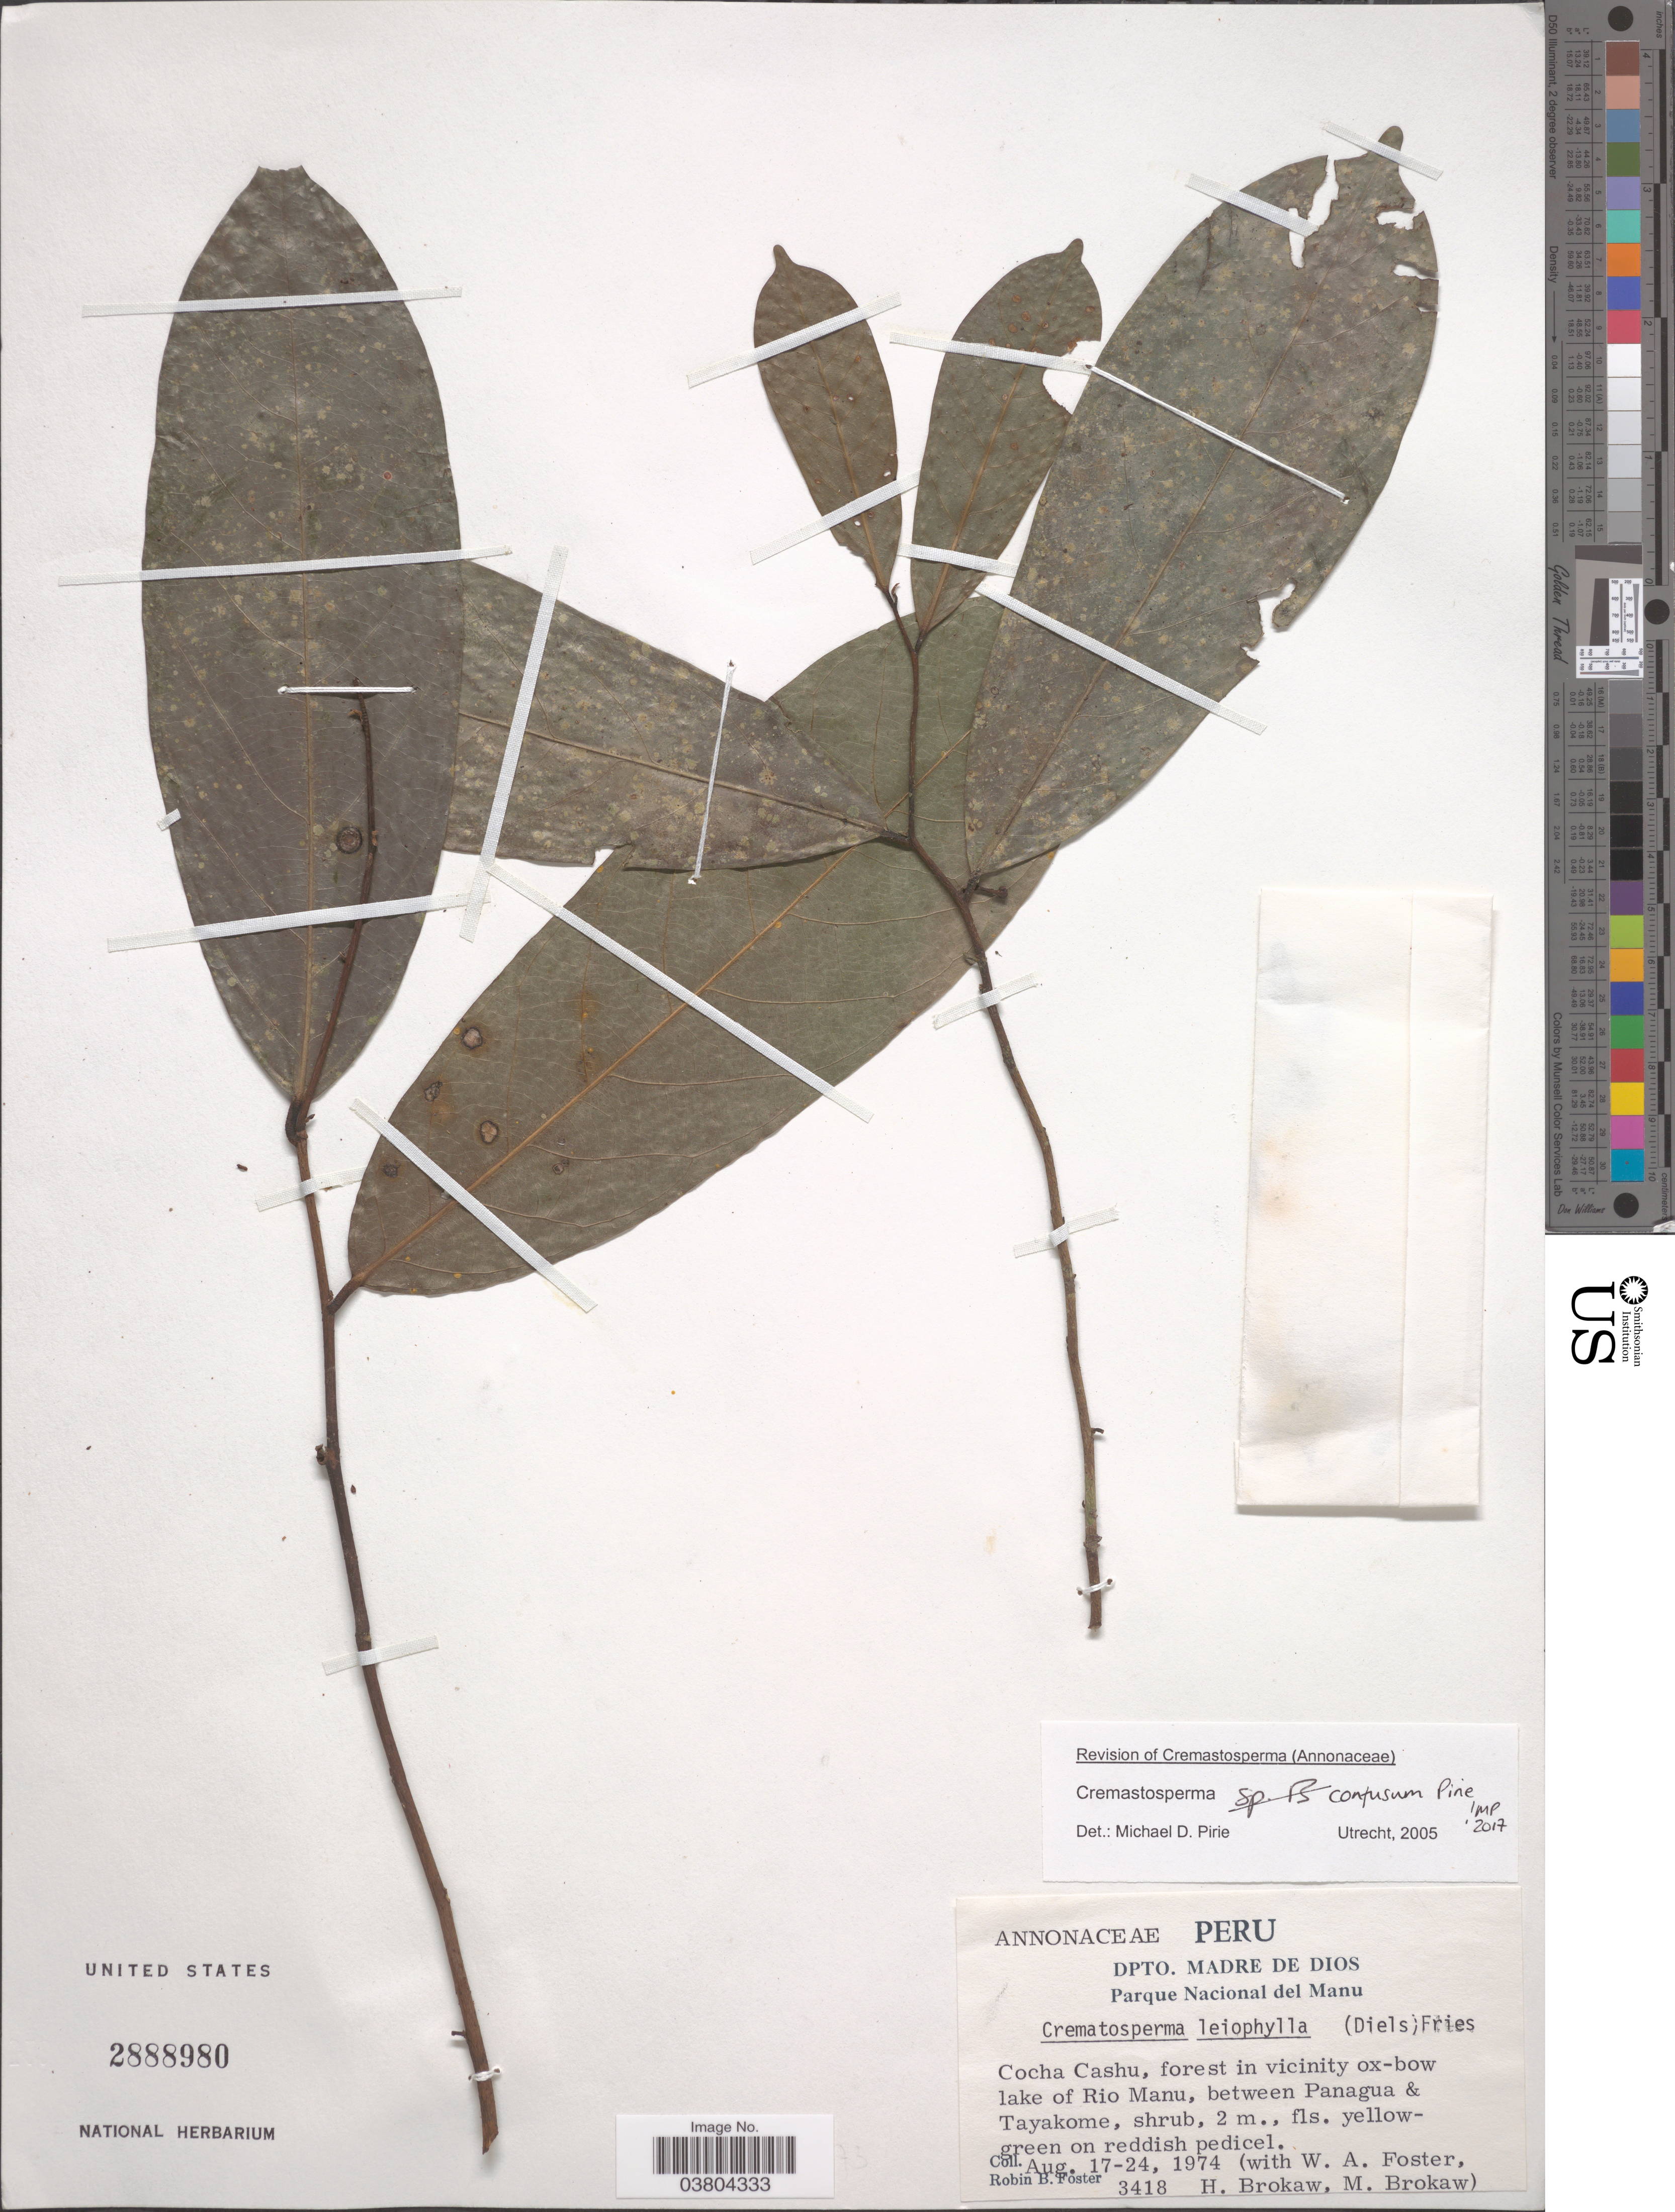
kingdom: Plantae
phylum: Tracheophyta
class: Magnoliopsida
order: Magnoliales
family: Annonaceae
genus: Cremastosperma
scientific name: Cremastosperma confusum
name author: Pirie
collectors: R. B. Foster, W. Foster, H. Brokaw & M. Brokaw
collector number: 3418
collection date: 1974-08-17/1974-08-24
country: Peru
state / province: Madre de Dios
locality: Dpto. Madre de Dios. Parque Nacional del Manu. Cocha Cashu, forest in vicinity ox-bow lake of Rio Manu, between Panagua & Tayakome.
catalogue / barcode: US 2888980